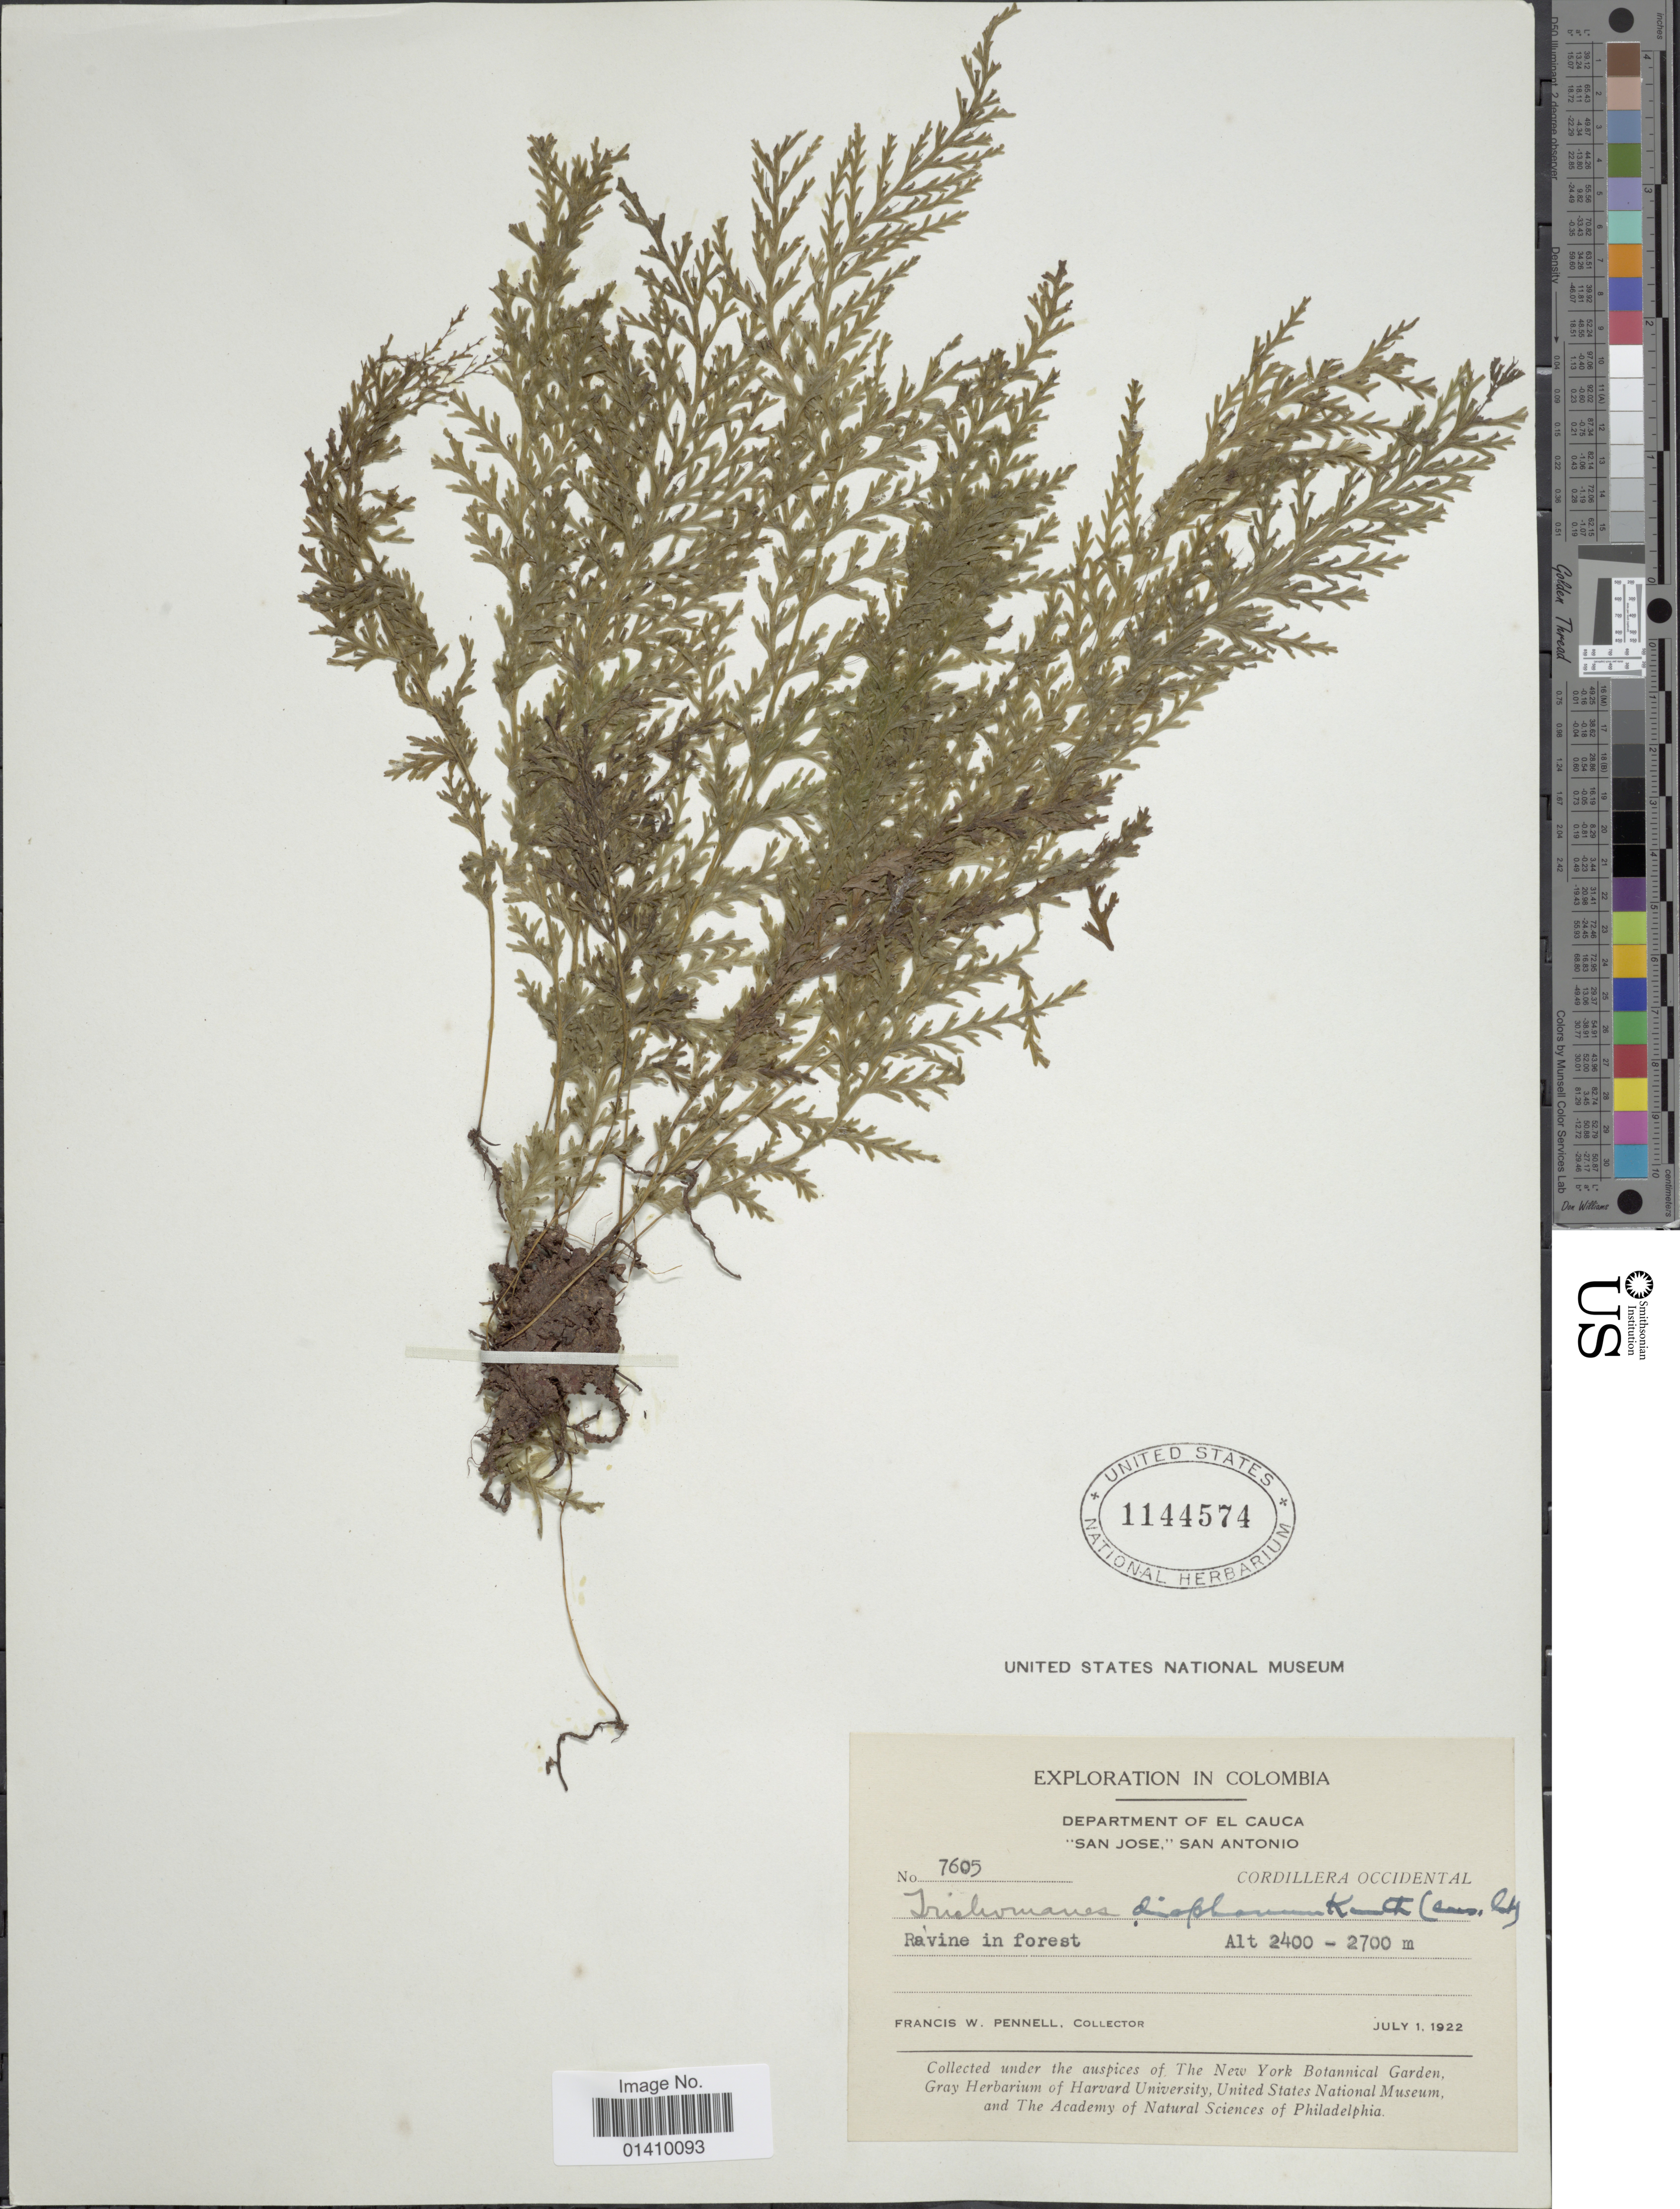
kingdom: Plantae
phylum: Tracheophyta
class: Polypodiopsida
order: Hymenophyllales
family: Hymenophyllaceae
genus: Polyphlebium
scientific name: Polyphlebium diaphanum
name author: (Kunth) Ebihara & Dubuisson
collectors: F. W. Pennell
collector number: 7605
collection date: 1922-07-01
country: Colombia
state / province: Valle del Cauca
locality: Department of El Cauca San Jose, San Antonio cordillera occidental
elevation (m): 2400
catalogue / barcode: US 1144574